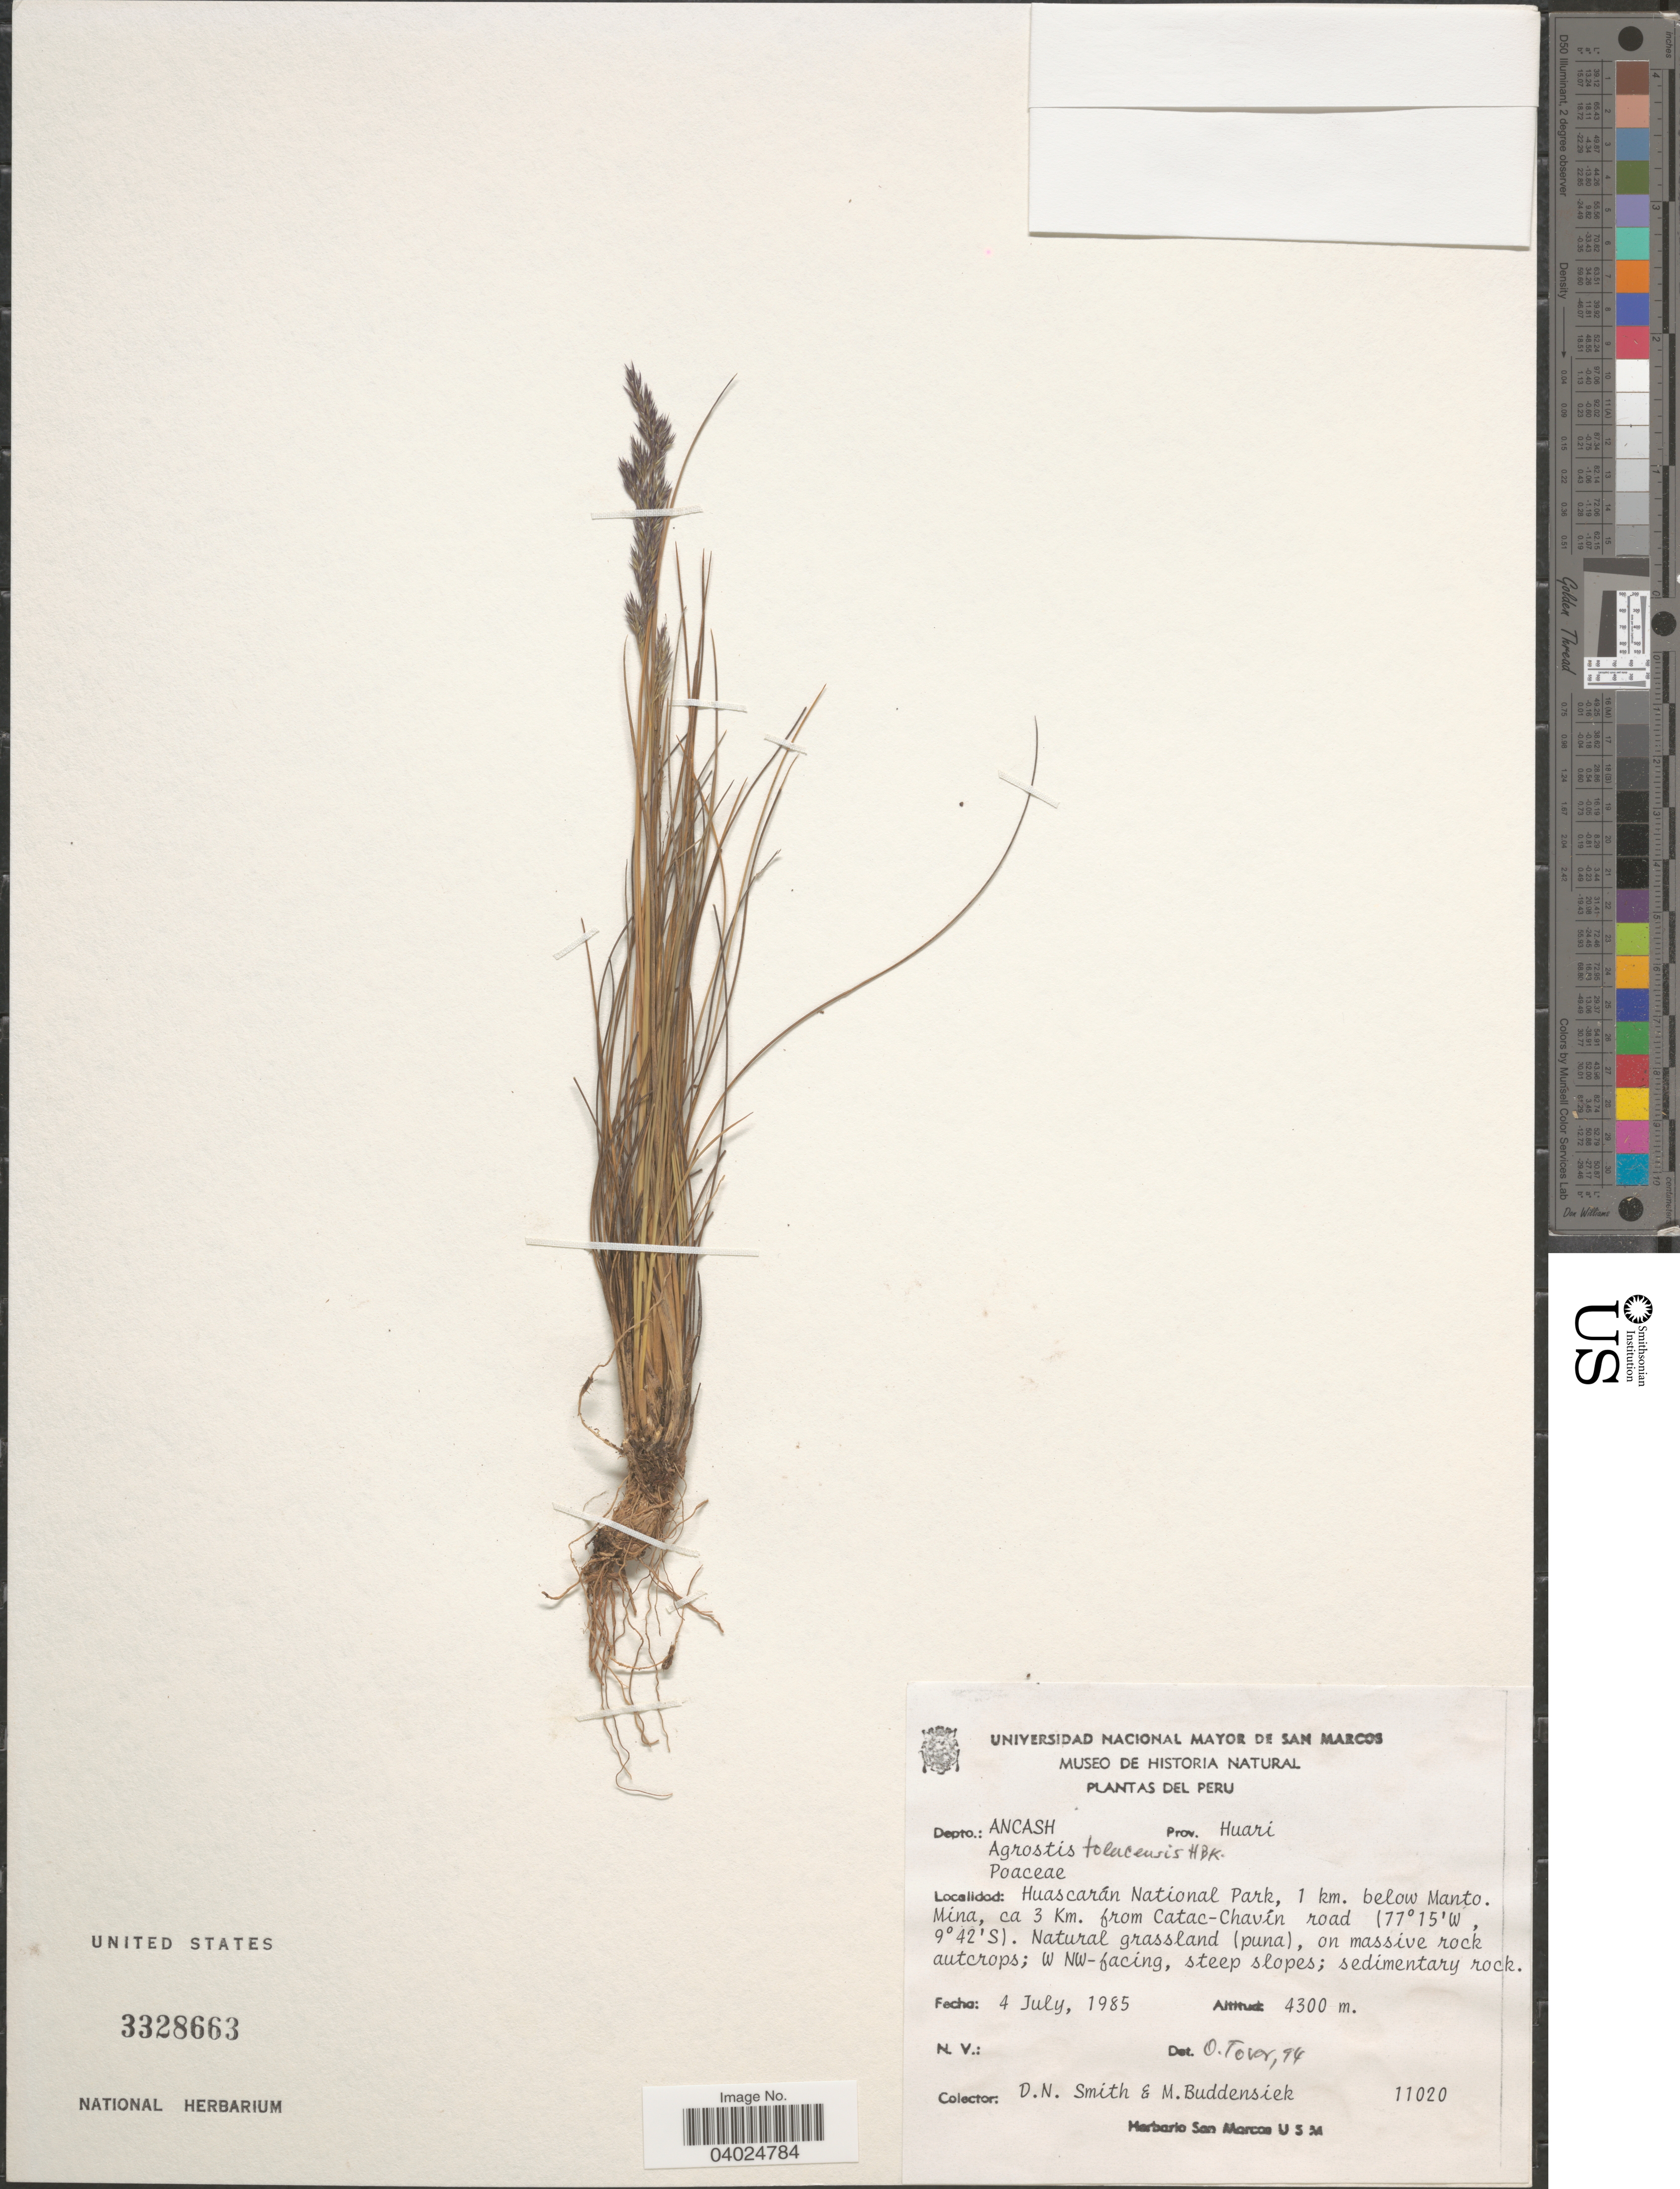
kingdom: Plantae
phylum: Tracheophyta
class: Liliopsida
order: Poales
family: Poaceae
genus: Agrostis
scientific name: Agrostis tolucensis Kunth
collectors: D. Smith & M. Buddensiek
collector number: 11020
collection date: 1985-07-04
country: Peru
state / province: Ancash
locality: Depto.: Ancash. Prov. Huari. Huascarán National Park, 1 km. below Manto. Mina, ca 3 Km. from Catac-Chavín road.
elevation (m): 4300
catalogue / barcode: US 3328663